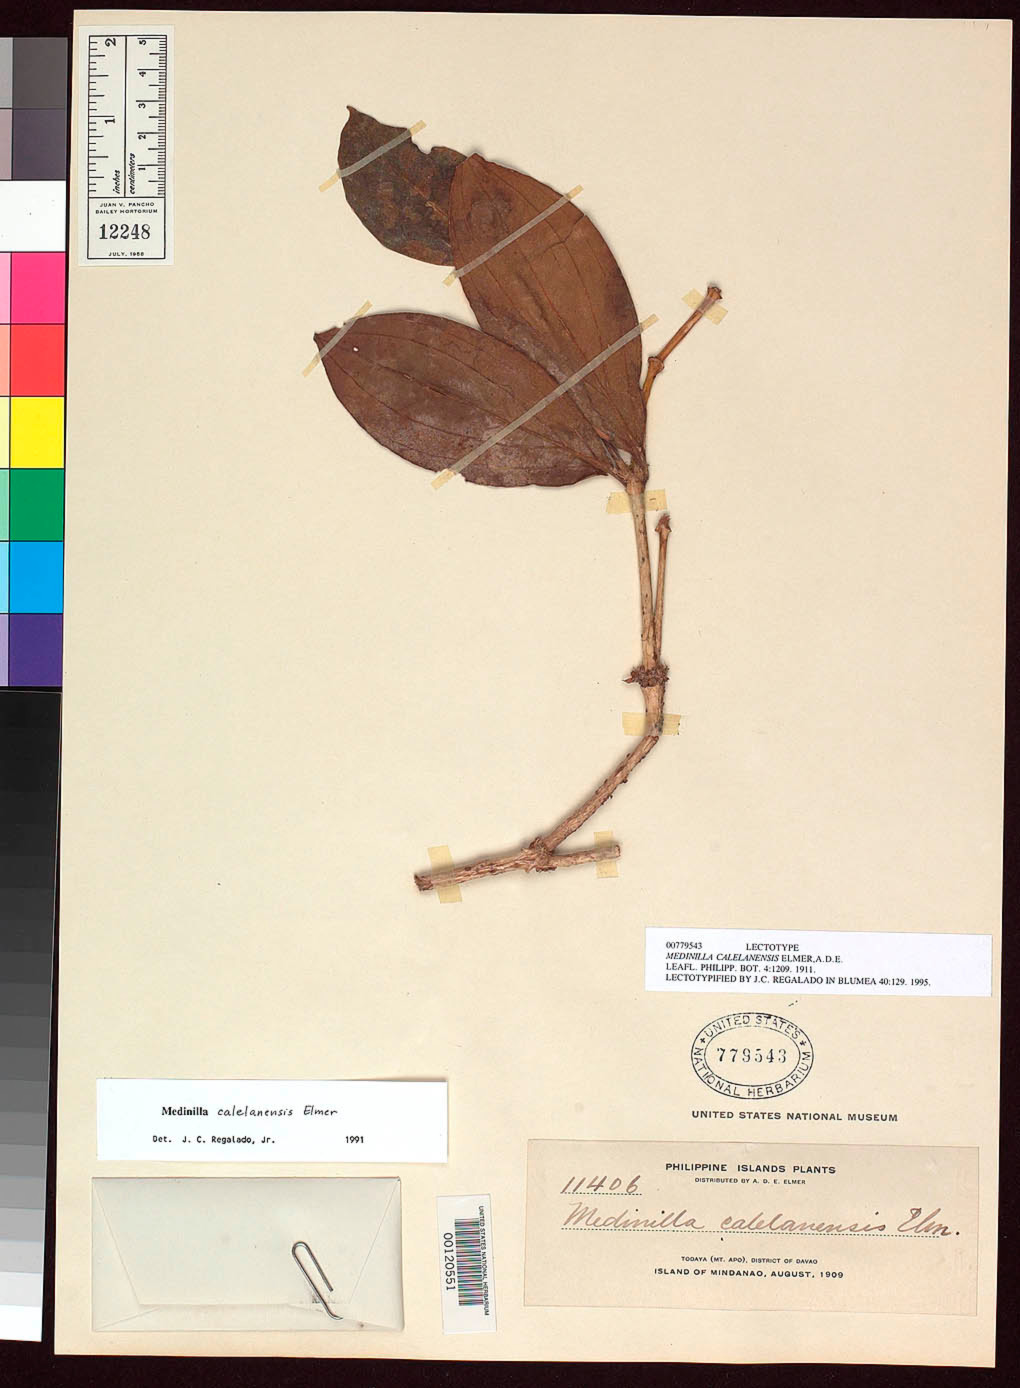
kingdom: Plantae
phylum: Tracheophyta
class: Magnoliopsida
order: Myrtales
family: Melastomataceae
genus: Medinilla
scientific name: Medinilla calelanensis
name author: Elmer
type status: Lectotype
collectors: A. D. E. Elmer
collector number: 11406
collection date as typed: Aug 1909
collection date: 1909-08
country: Philippines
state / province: Davao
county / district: Davao del Sur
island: Mindanao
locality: Todaya (Mt. Apo), District of Davao, Island of Mindanao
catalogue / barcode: US 779543